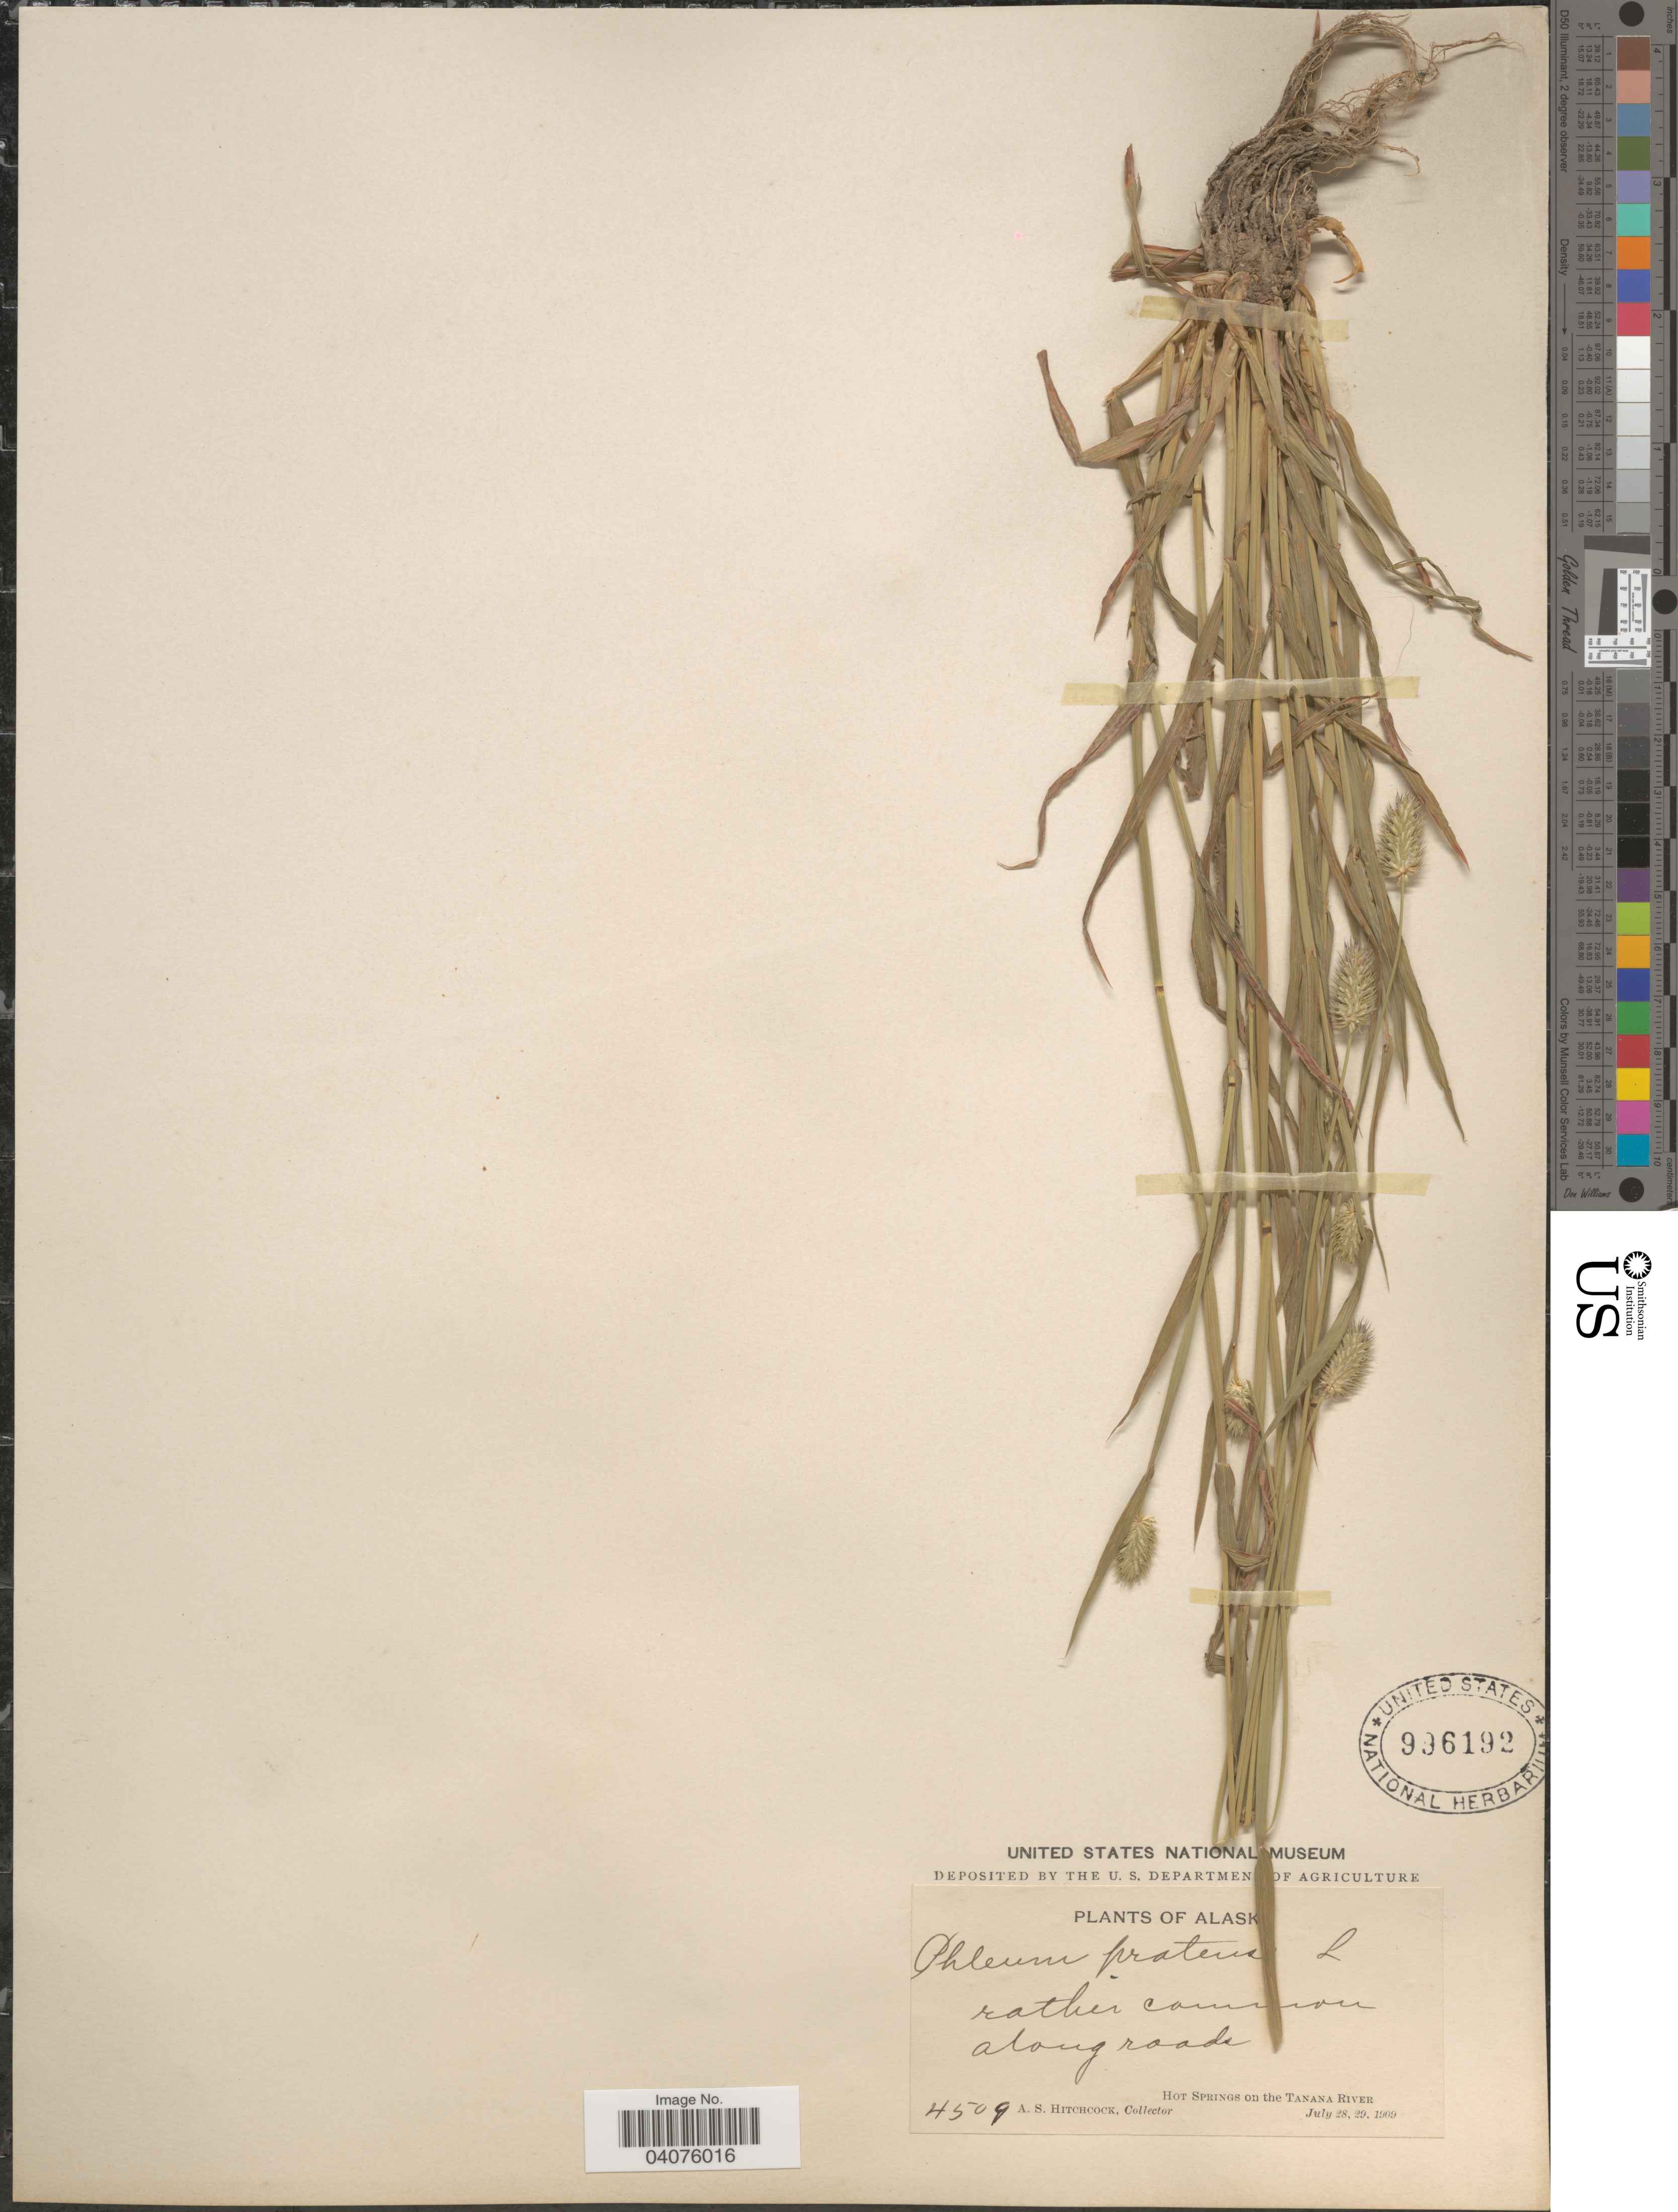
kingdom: Plantae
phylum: Tracheophyta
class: Liliopsida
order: Poales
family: Poaceae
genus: Phleum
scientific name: Phleum pratense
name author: L.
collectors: A. S. Hitchcock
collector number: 4509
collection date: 1909-07-28/1909-07-29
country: United States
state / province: Alaska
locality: Along roads. Hot Springs on the Tanana River.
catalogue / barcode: US 996192